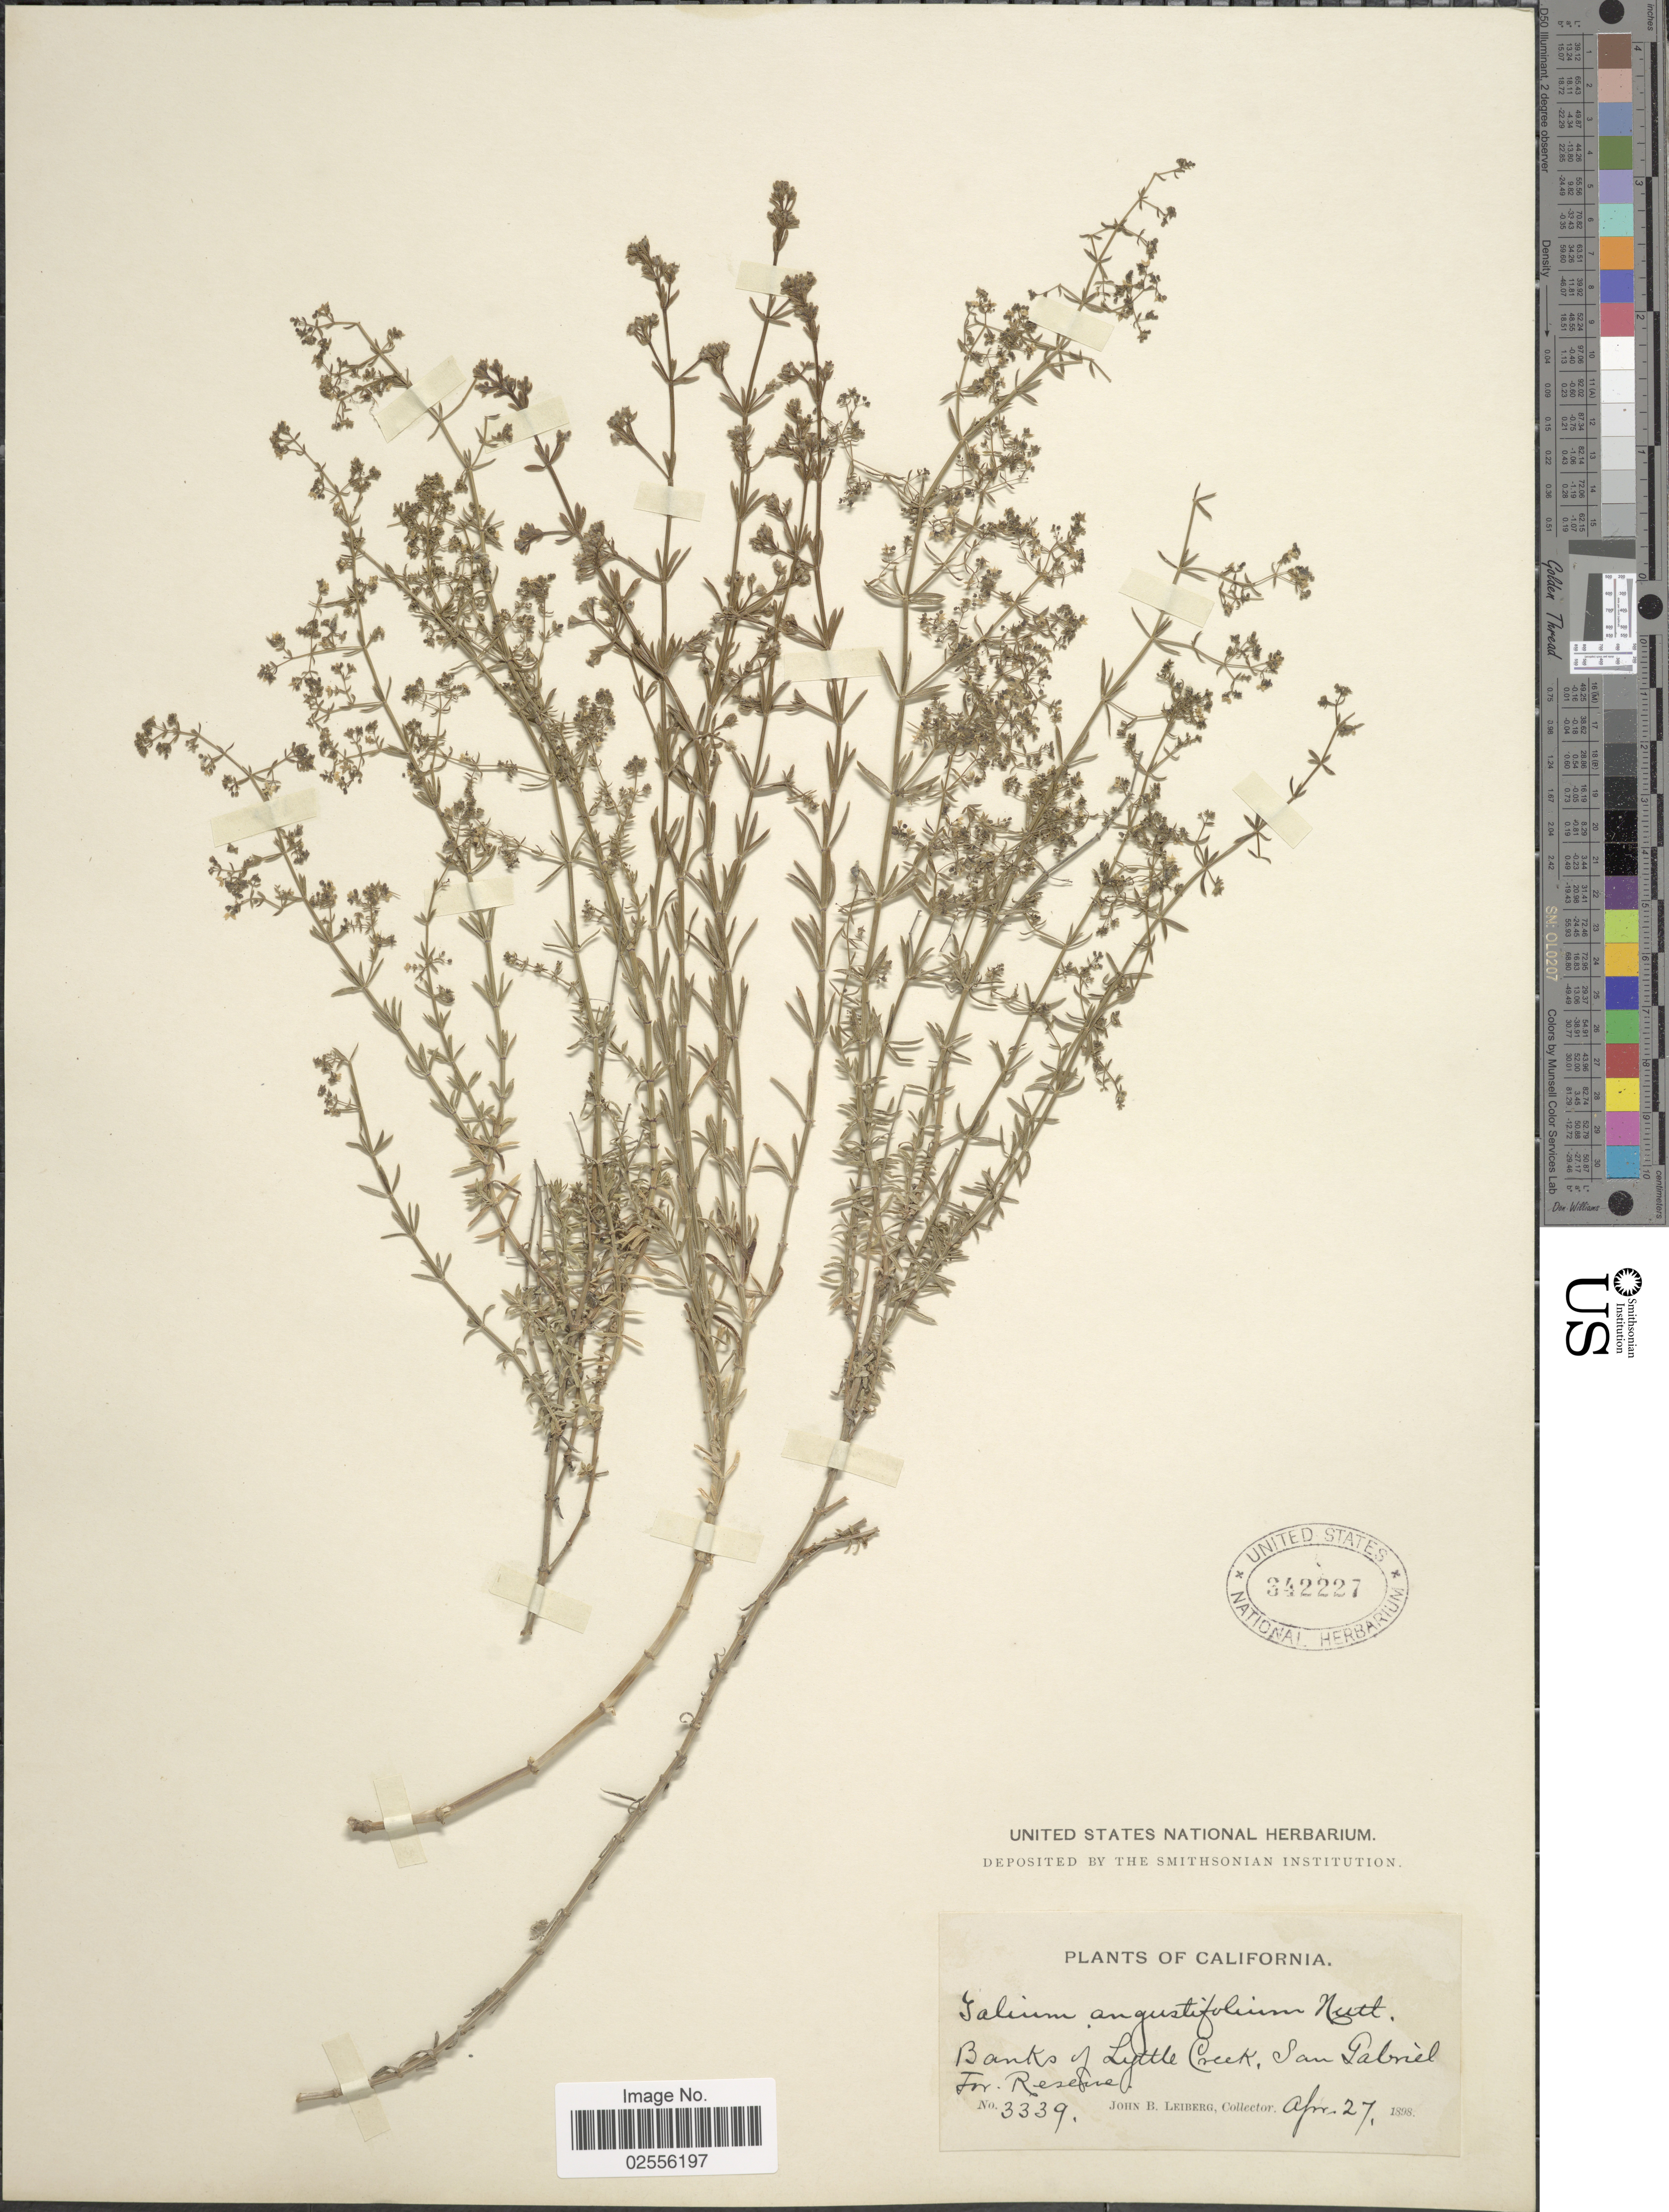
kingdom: Plantae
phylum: Tracheophyta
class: Magnoliopsida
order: Gentianales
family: Rubiaceae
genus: Galium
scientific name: Galium angustifolium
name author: Nutt.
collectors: J. B. Leiberg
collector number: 3339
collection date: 1898-04-27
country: United States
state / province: California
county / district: Los Angeles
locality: Banks of Little Creek, San Gabriel For. Reserve.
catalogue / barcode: US 342227